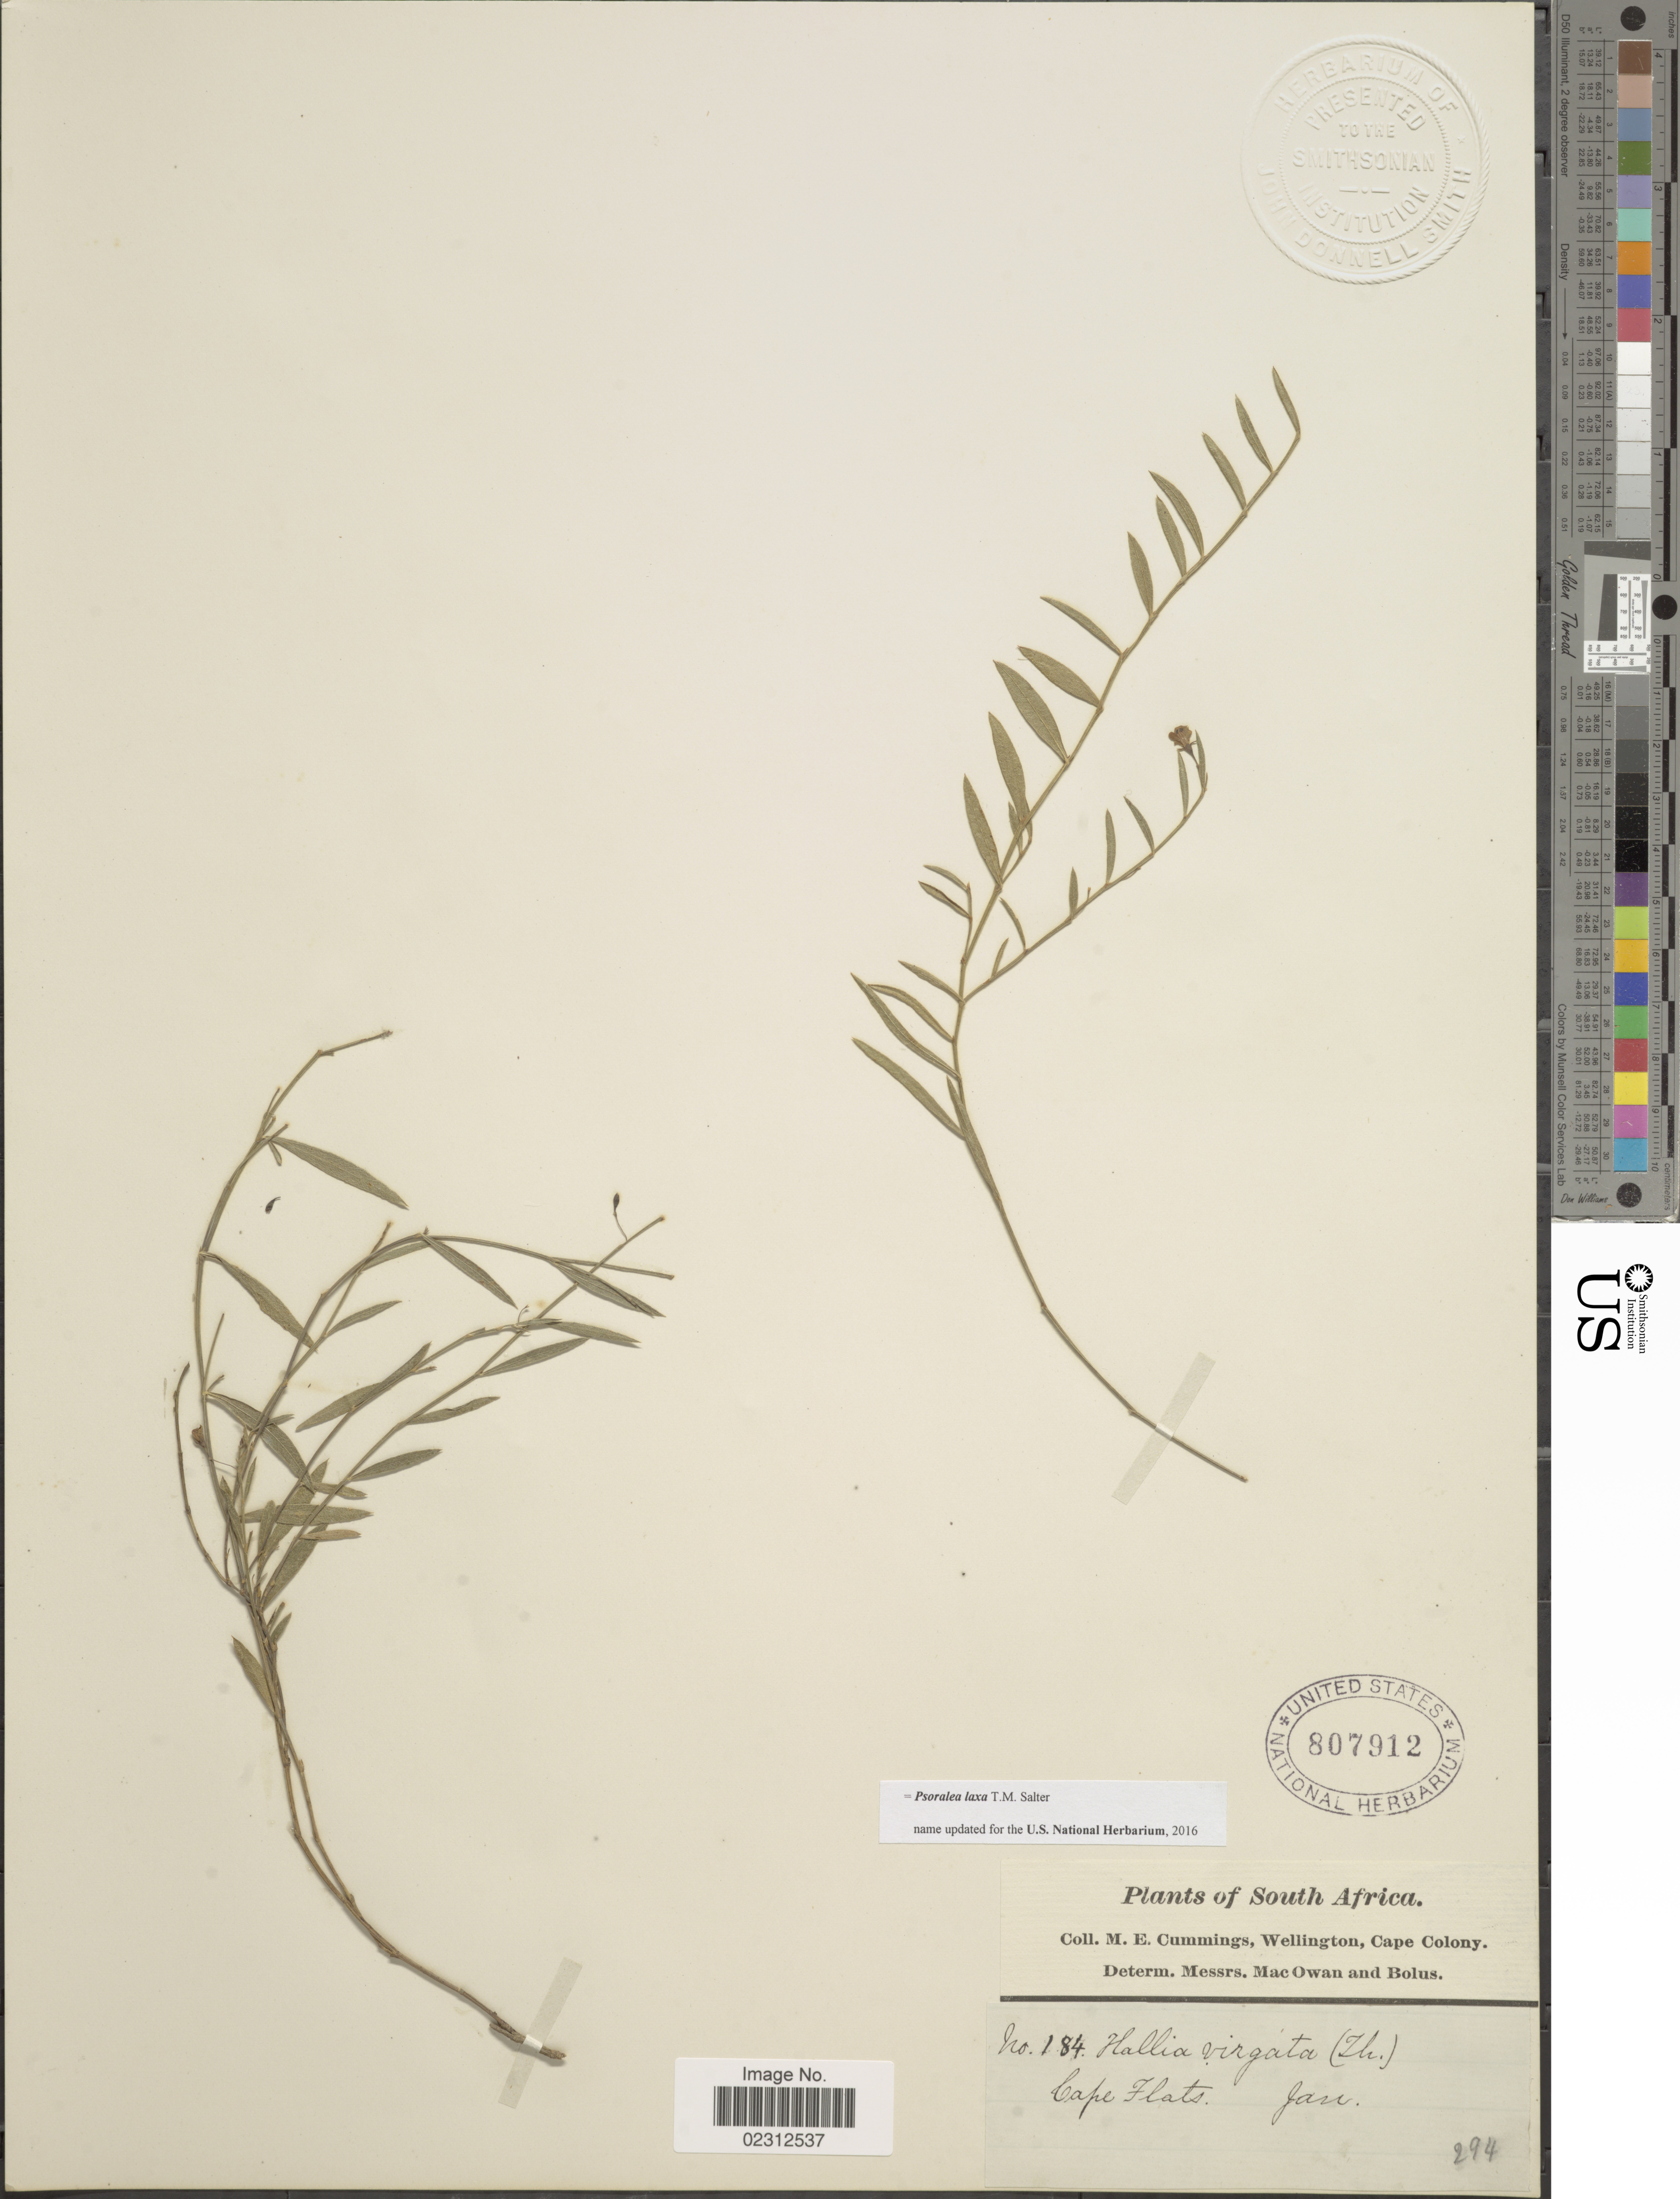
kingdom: Plantae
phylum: Tracheophyta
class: Magnoliopsida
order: Fabales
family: Fabaceae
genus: Psoralea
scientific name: Psoralea laxa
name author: T.M. Salter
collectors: M. E. Cummings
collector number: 184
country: South Africa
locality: Cape flats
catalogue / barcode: US 807912